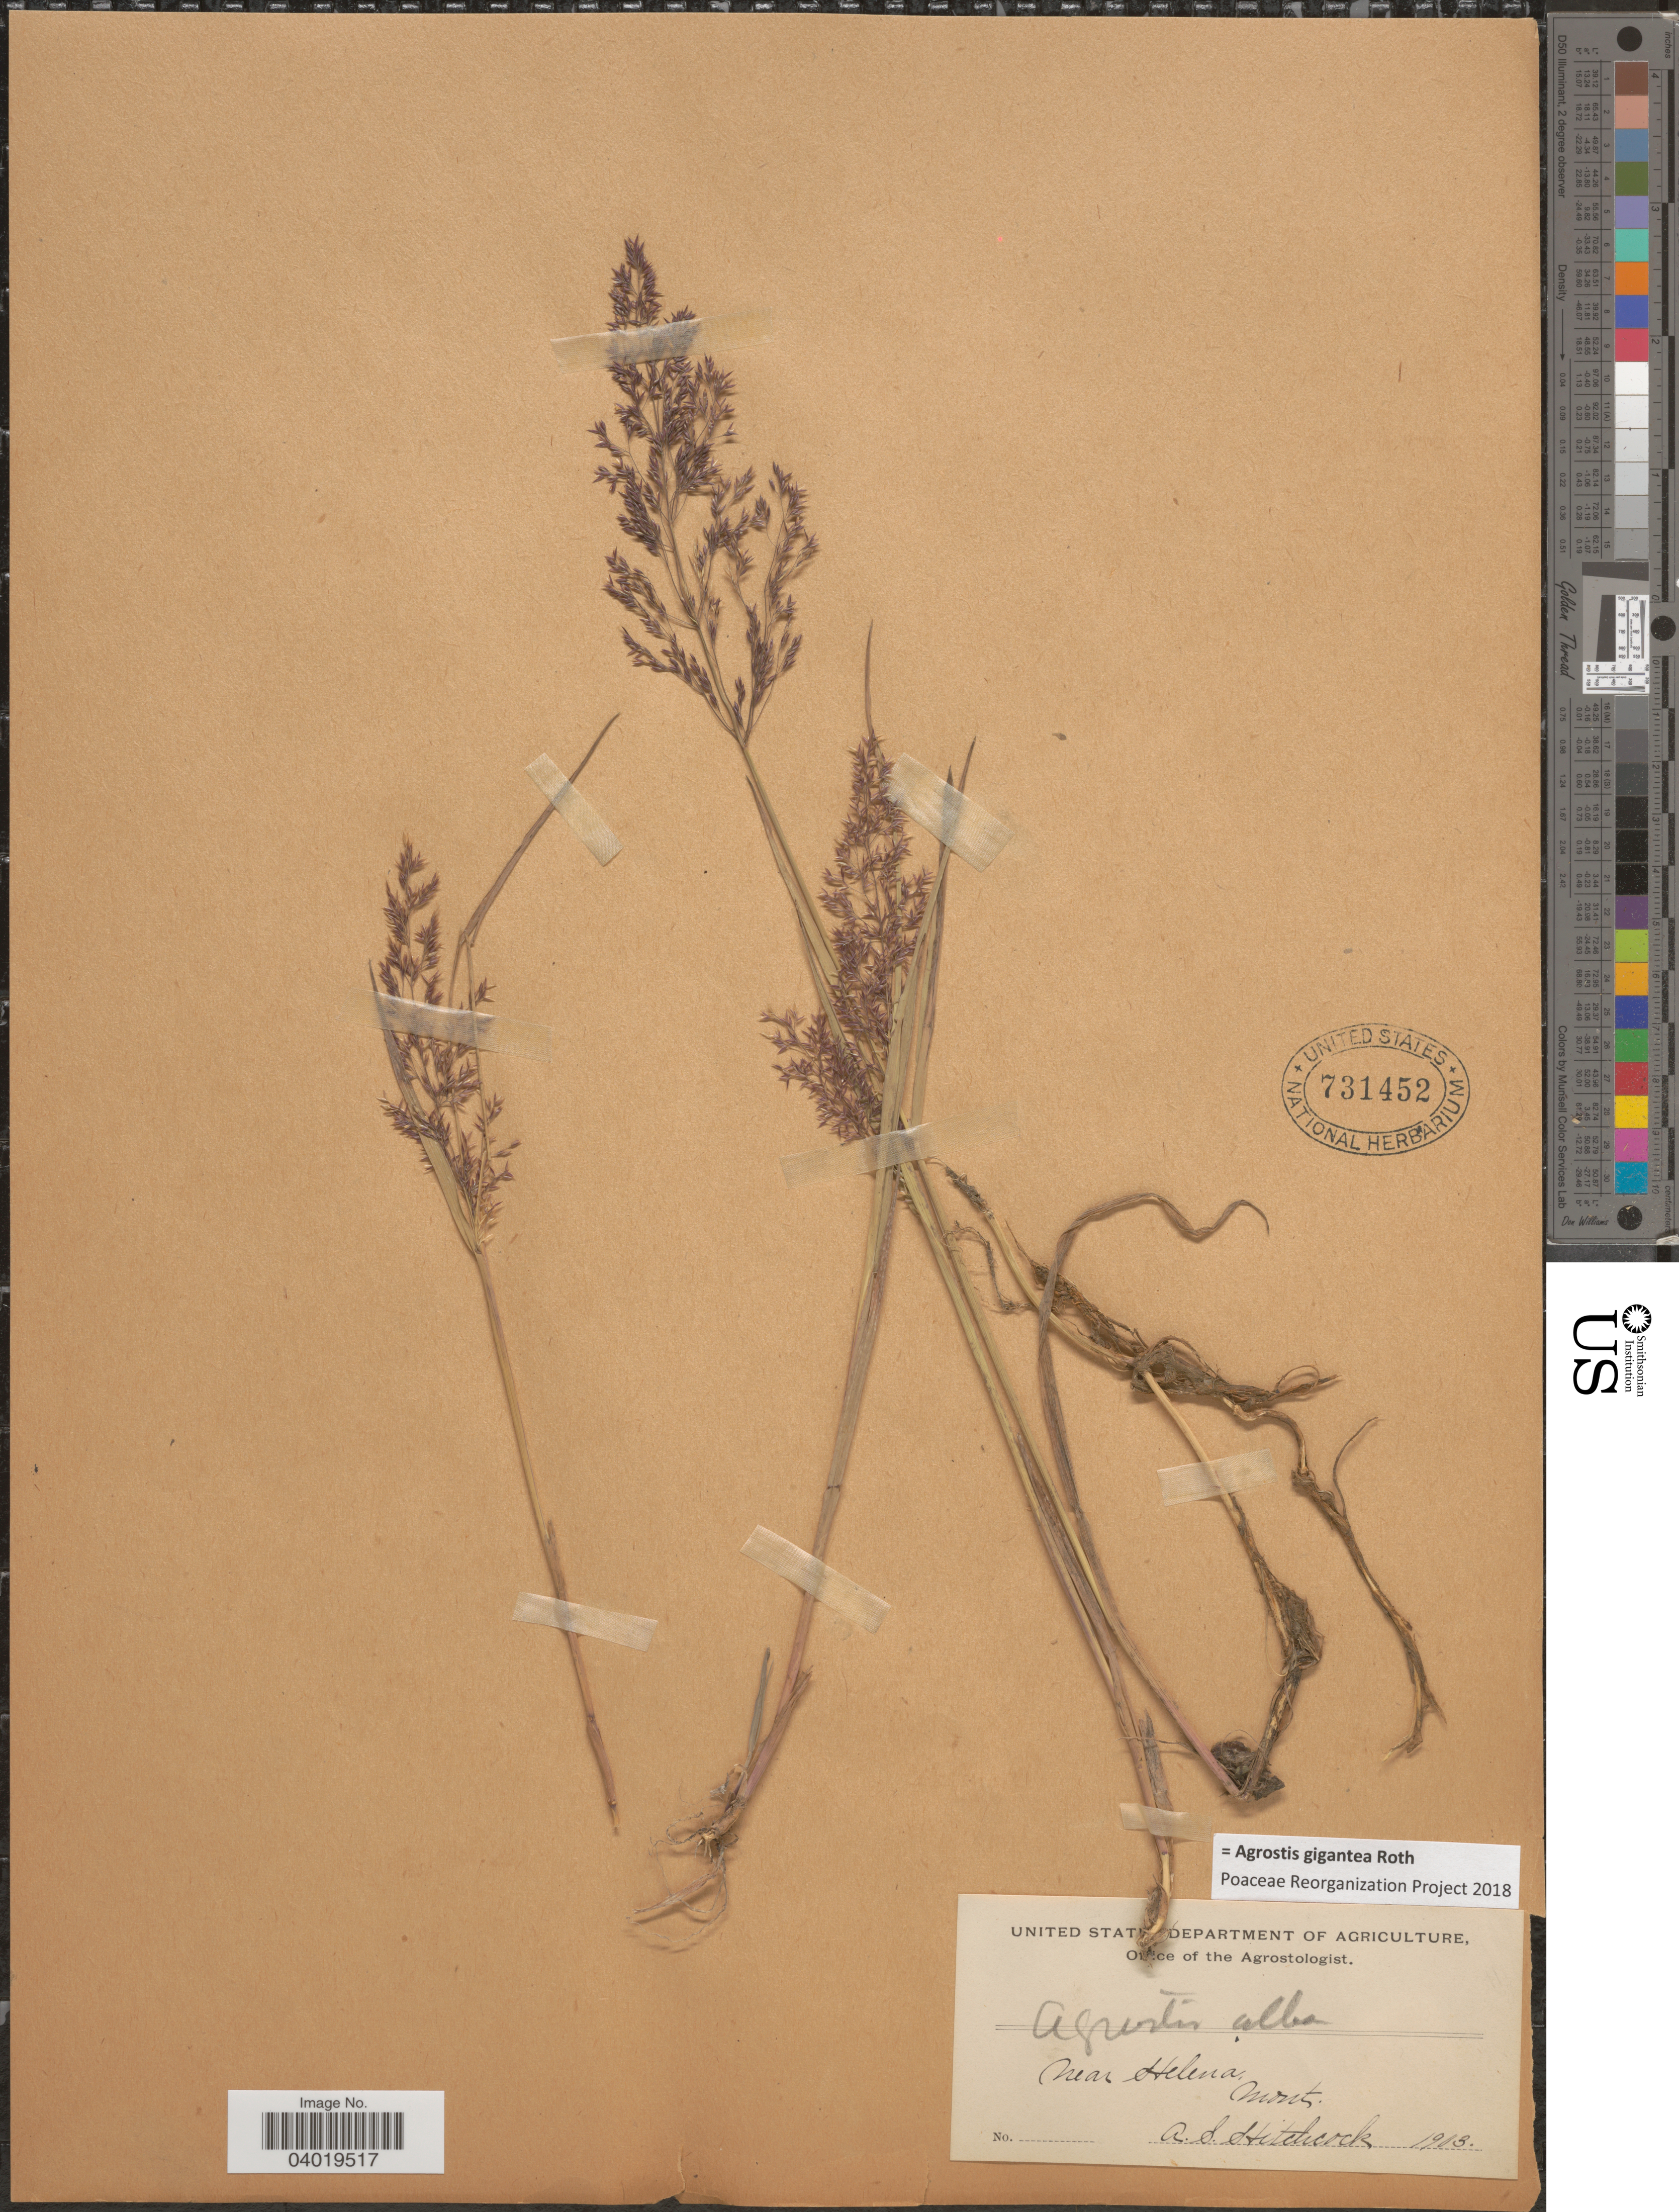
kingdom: Plantae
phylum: Tracheophyta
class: Liliopsida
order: Poales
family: Poaceae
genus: Agrostis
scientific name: Agrostis gigantea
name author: Roth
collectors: A. S. Hitchcock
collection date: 1903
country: United States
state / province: Montana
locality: Near Helena.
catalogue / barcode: US 731452